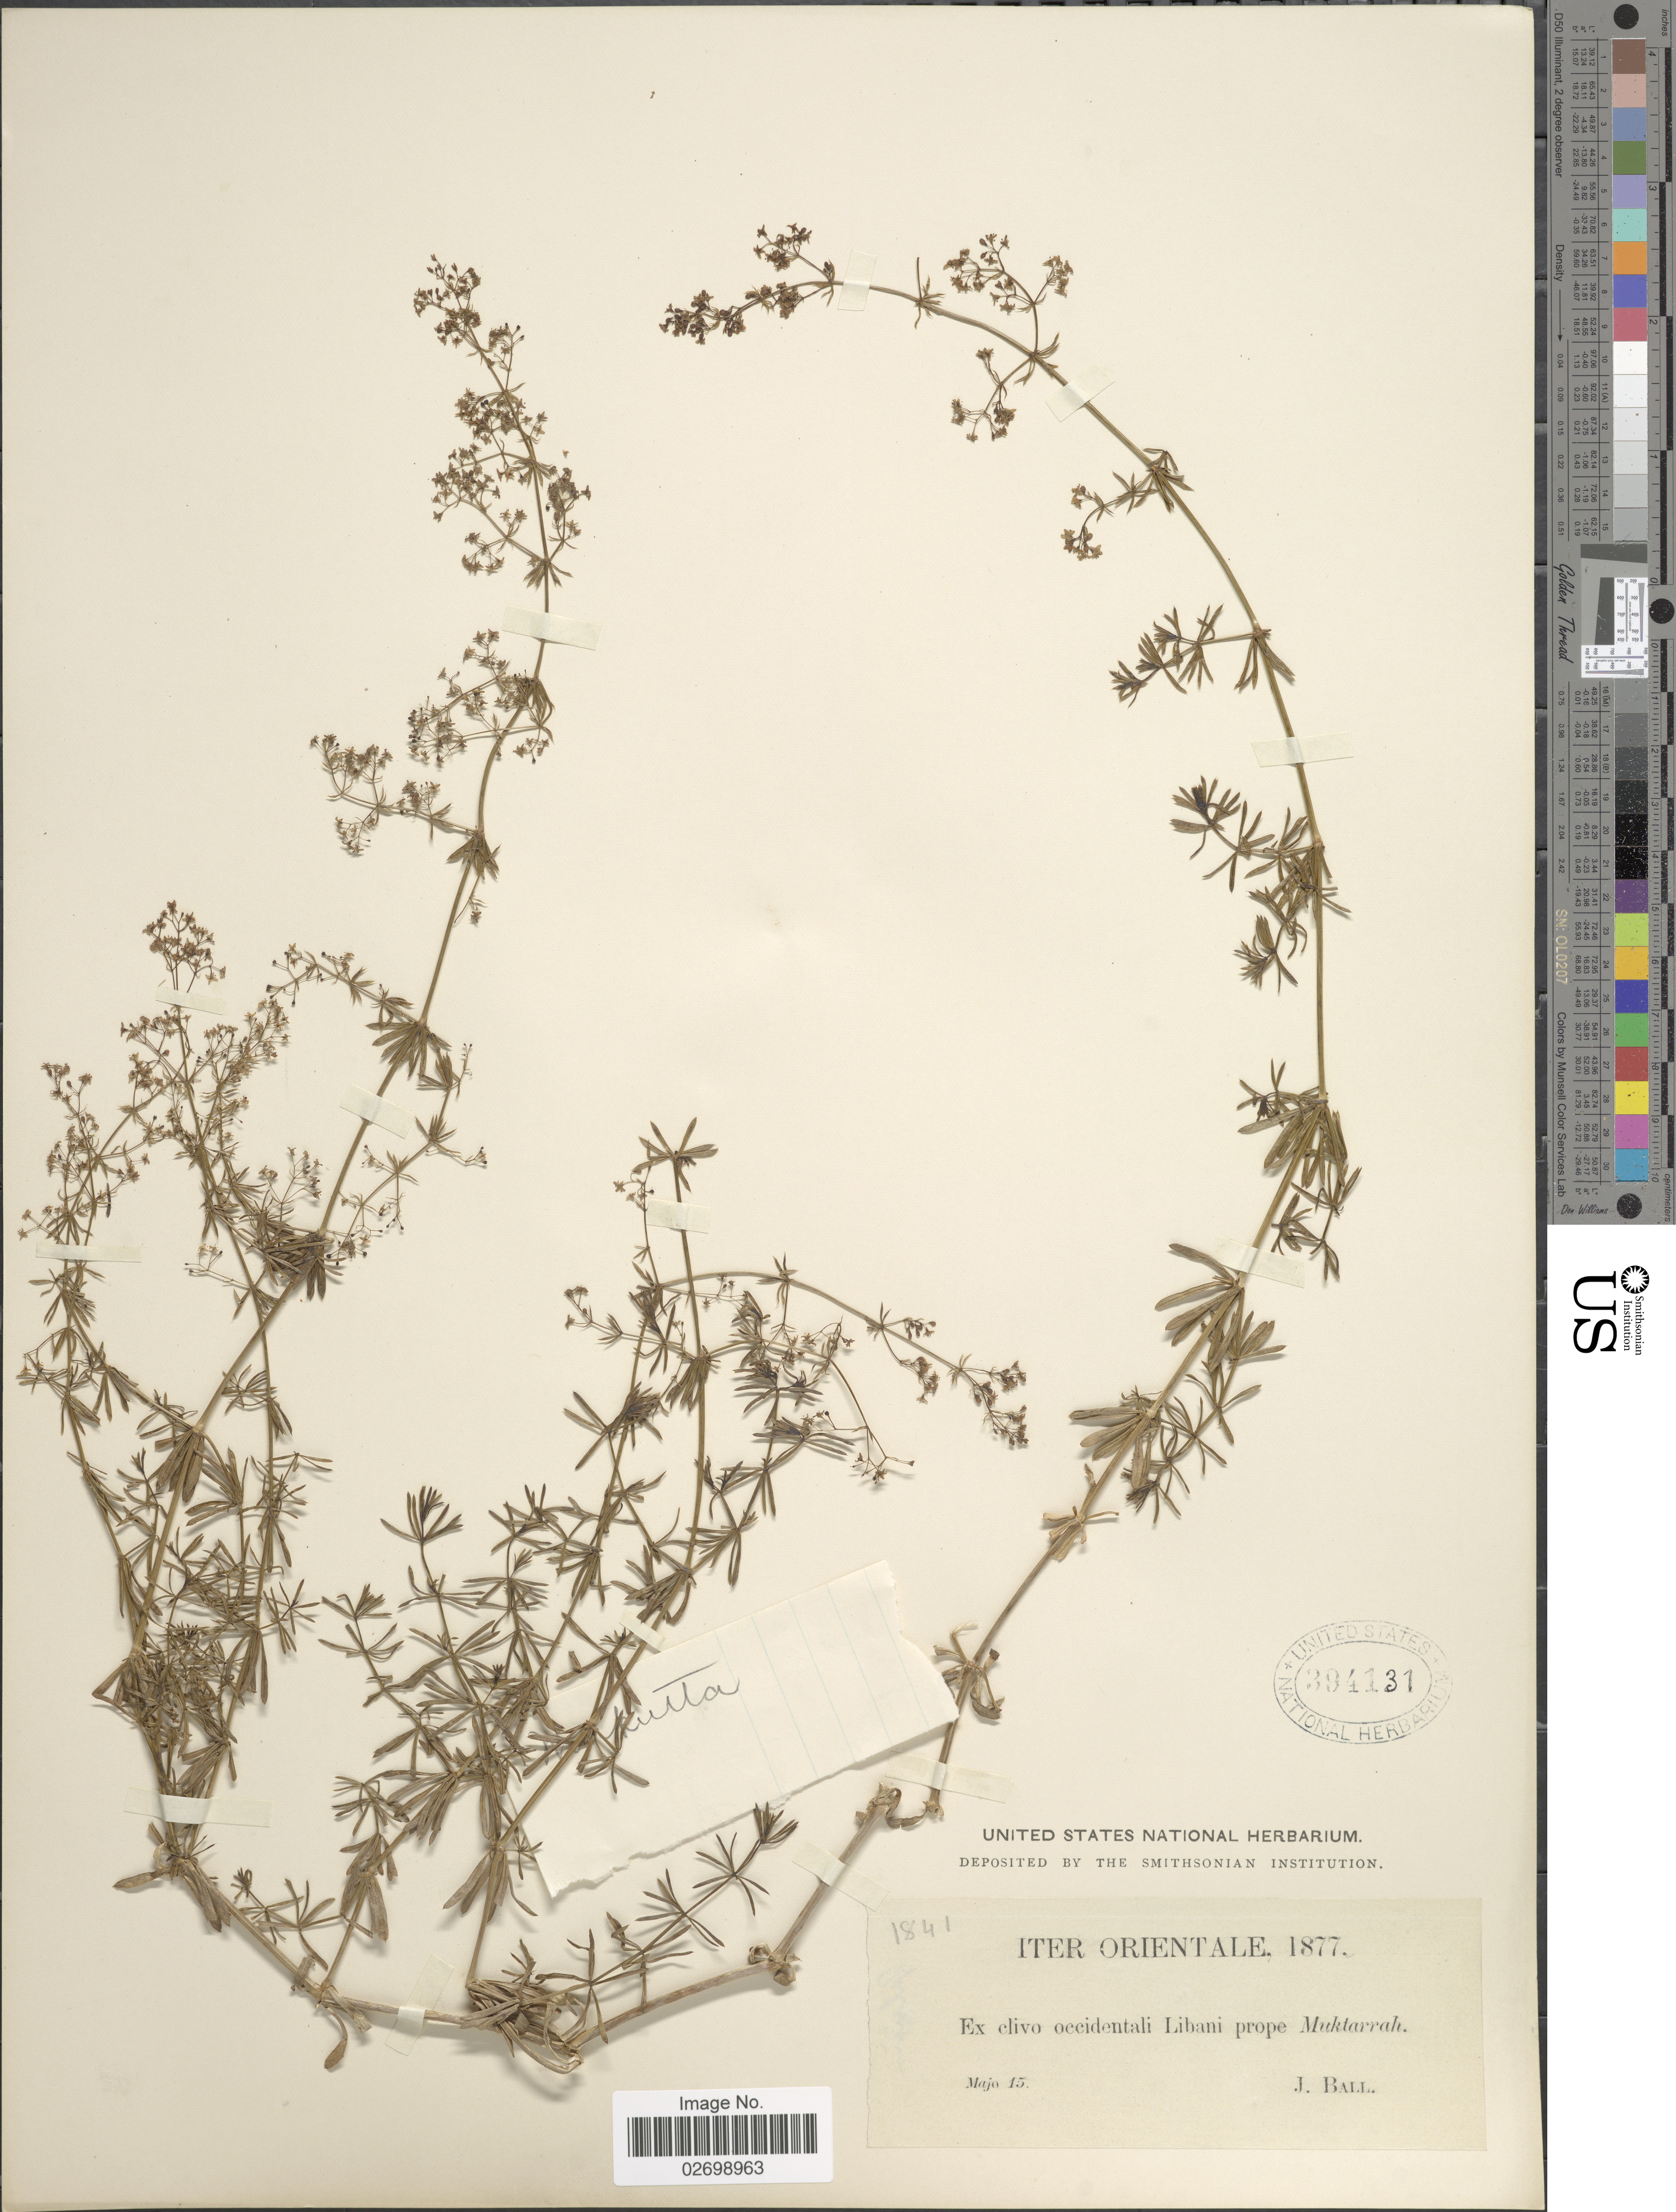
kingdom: Plantae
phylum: Tracheophyta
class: Magnoliopsida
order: Gentianales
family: Rubiaceae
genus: Galium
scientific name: Galium sp.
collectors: J. Ball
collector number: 1841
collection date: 1877-05-15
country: Lebanon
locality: Orientale. Ex clivo occidentali Libani prope Muktarrah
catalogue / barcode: US 394131